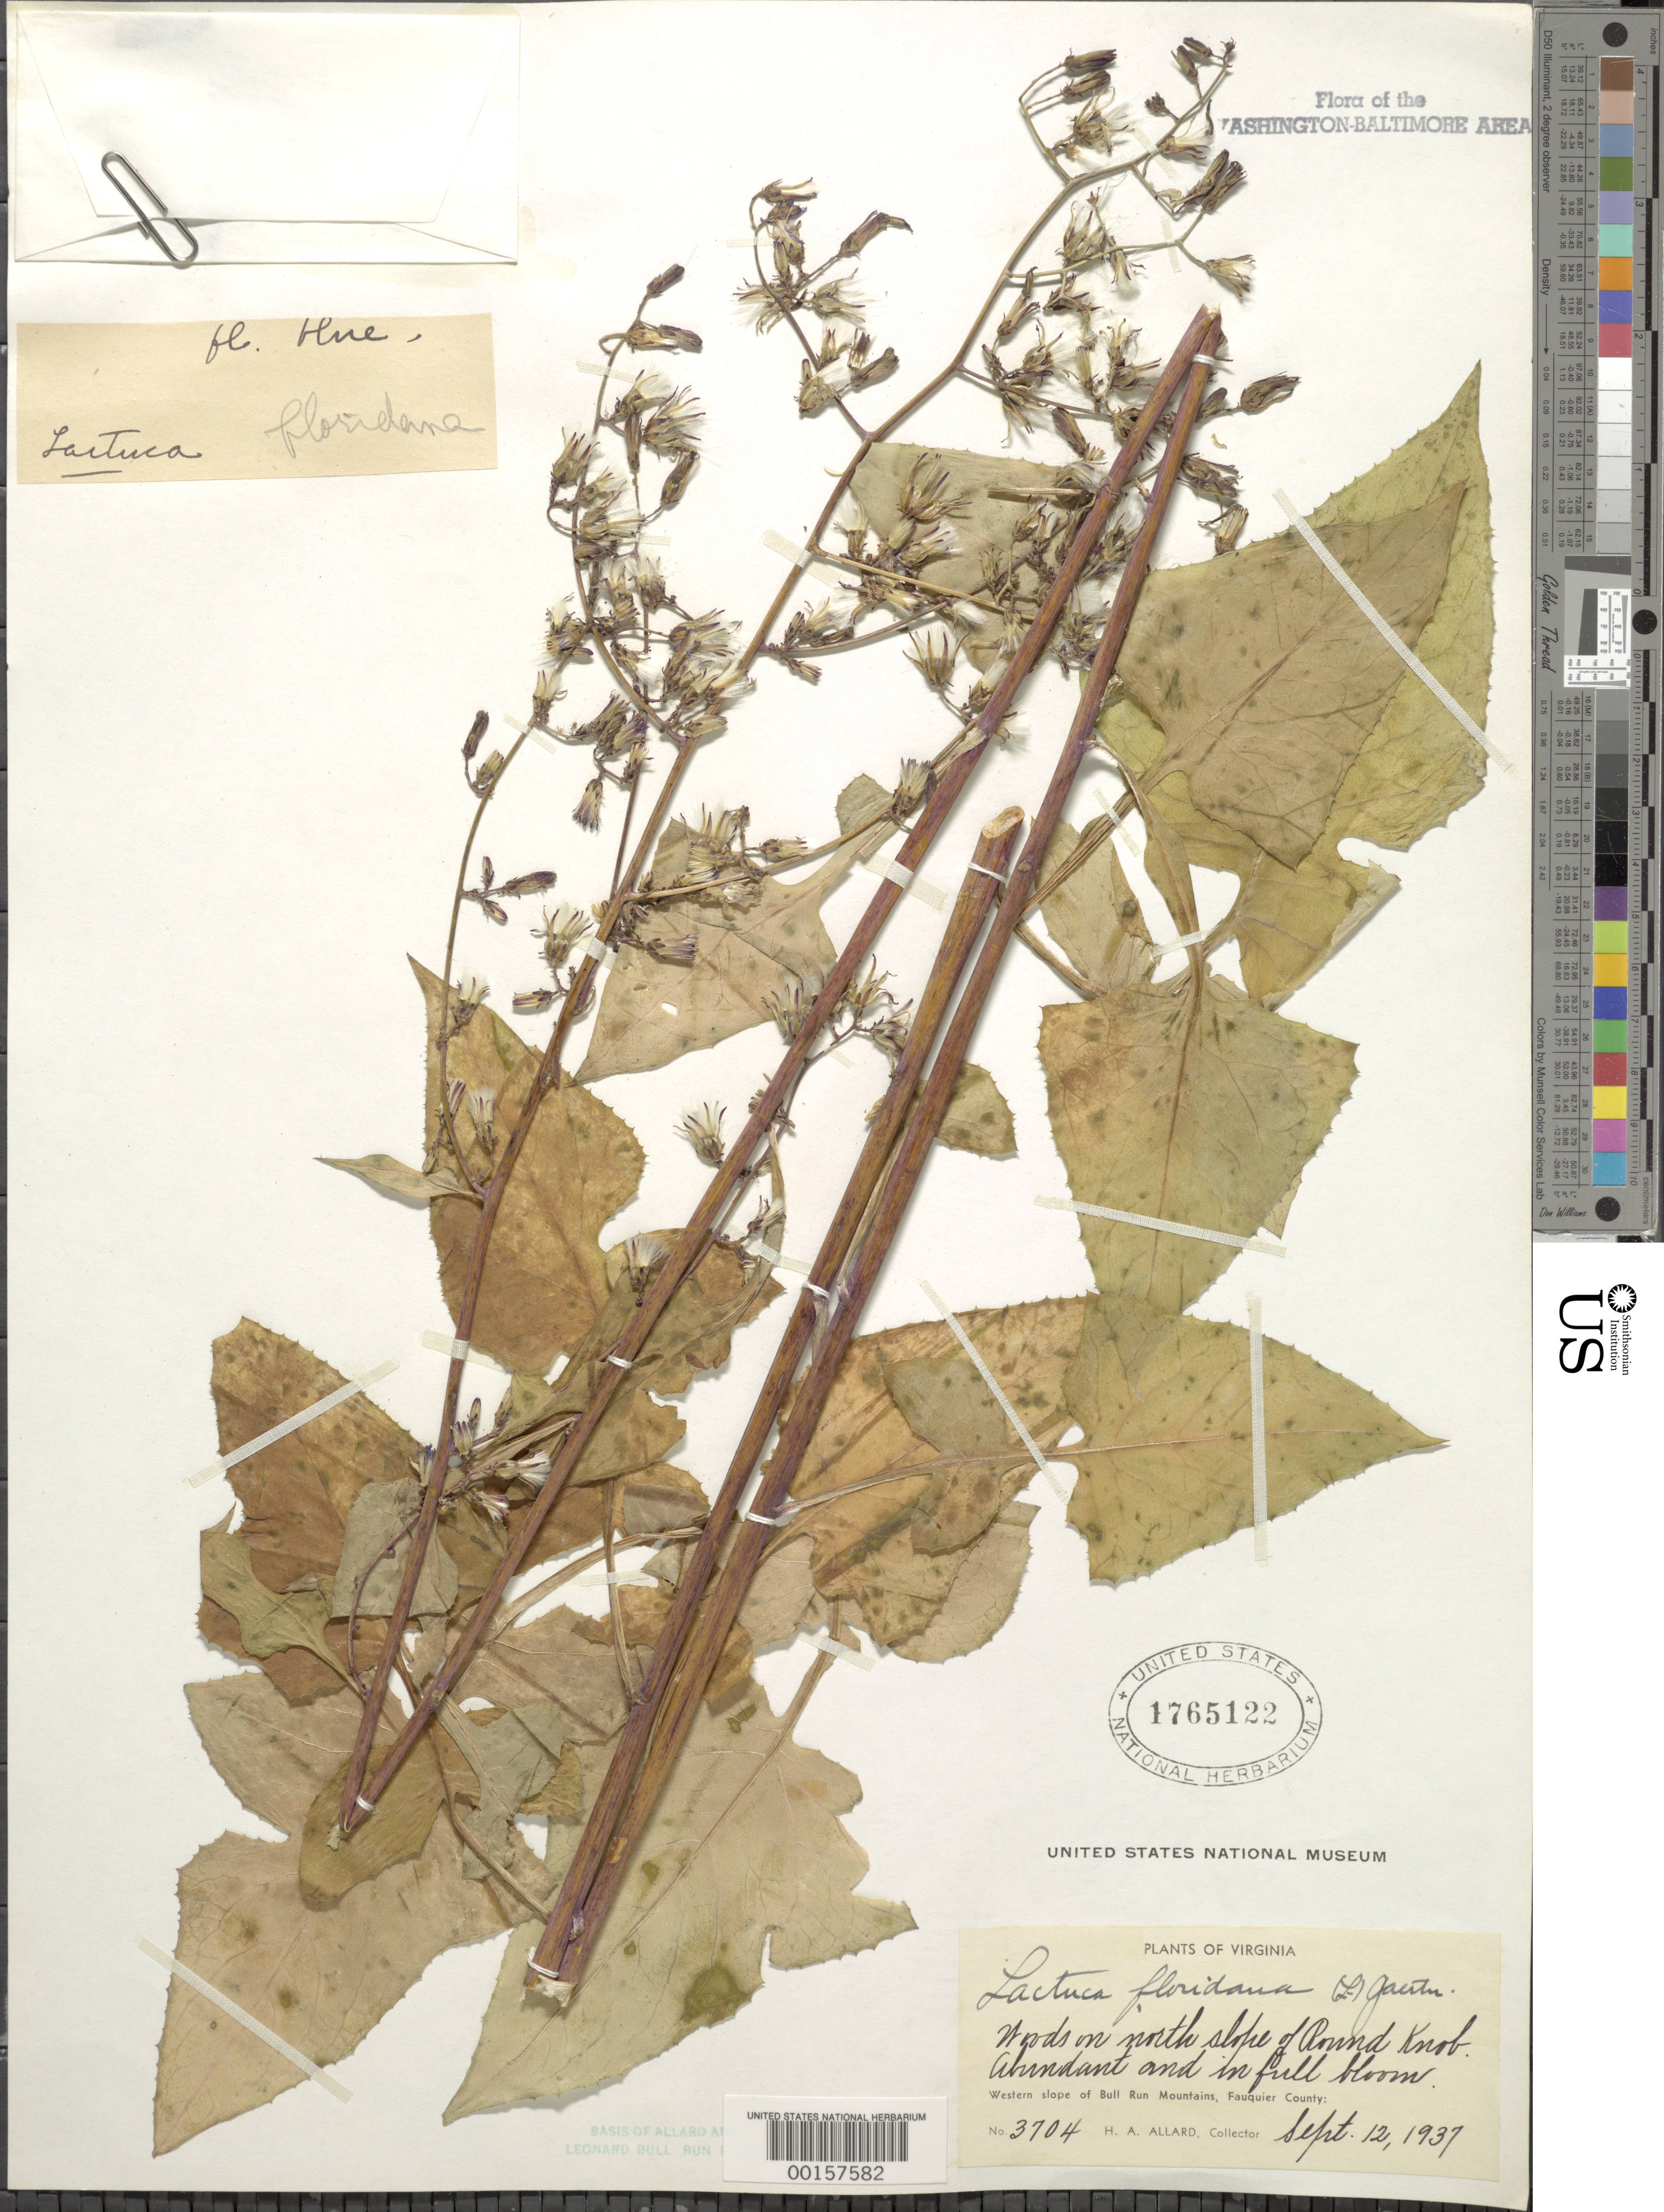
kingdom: Plantae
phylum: Tracheophyta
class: Magnoliopsida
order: Asterales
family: Asteraceae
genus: Lactuca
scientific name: Lactuca floridana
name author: (L.) Gaertn.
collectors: H. A. Allard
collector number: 3704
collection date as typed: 12 Sep 1937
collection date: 1937-09-12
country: United States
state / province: Virginia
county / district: Fauquier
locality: Round Knob western slope of Bull Run Mountains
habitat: Woods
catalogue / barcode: US 1765122